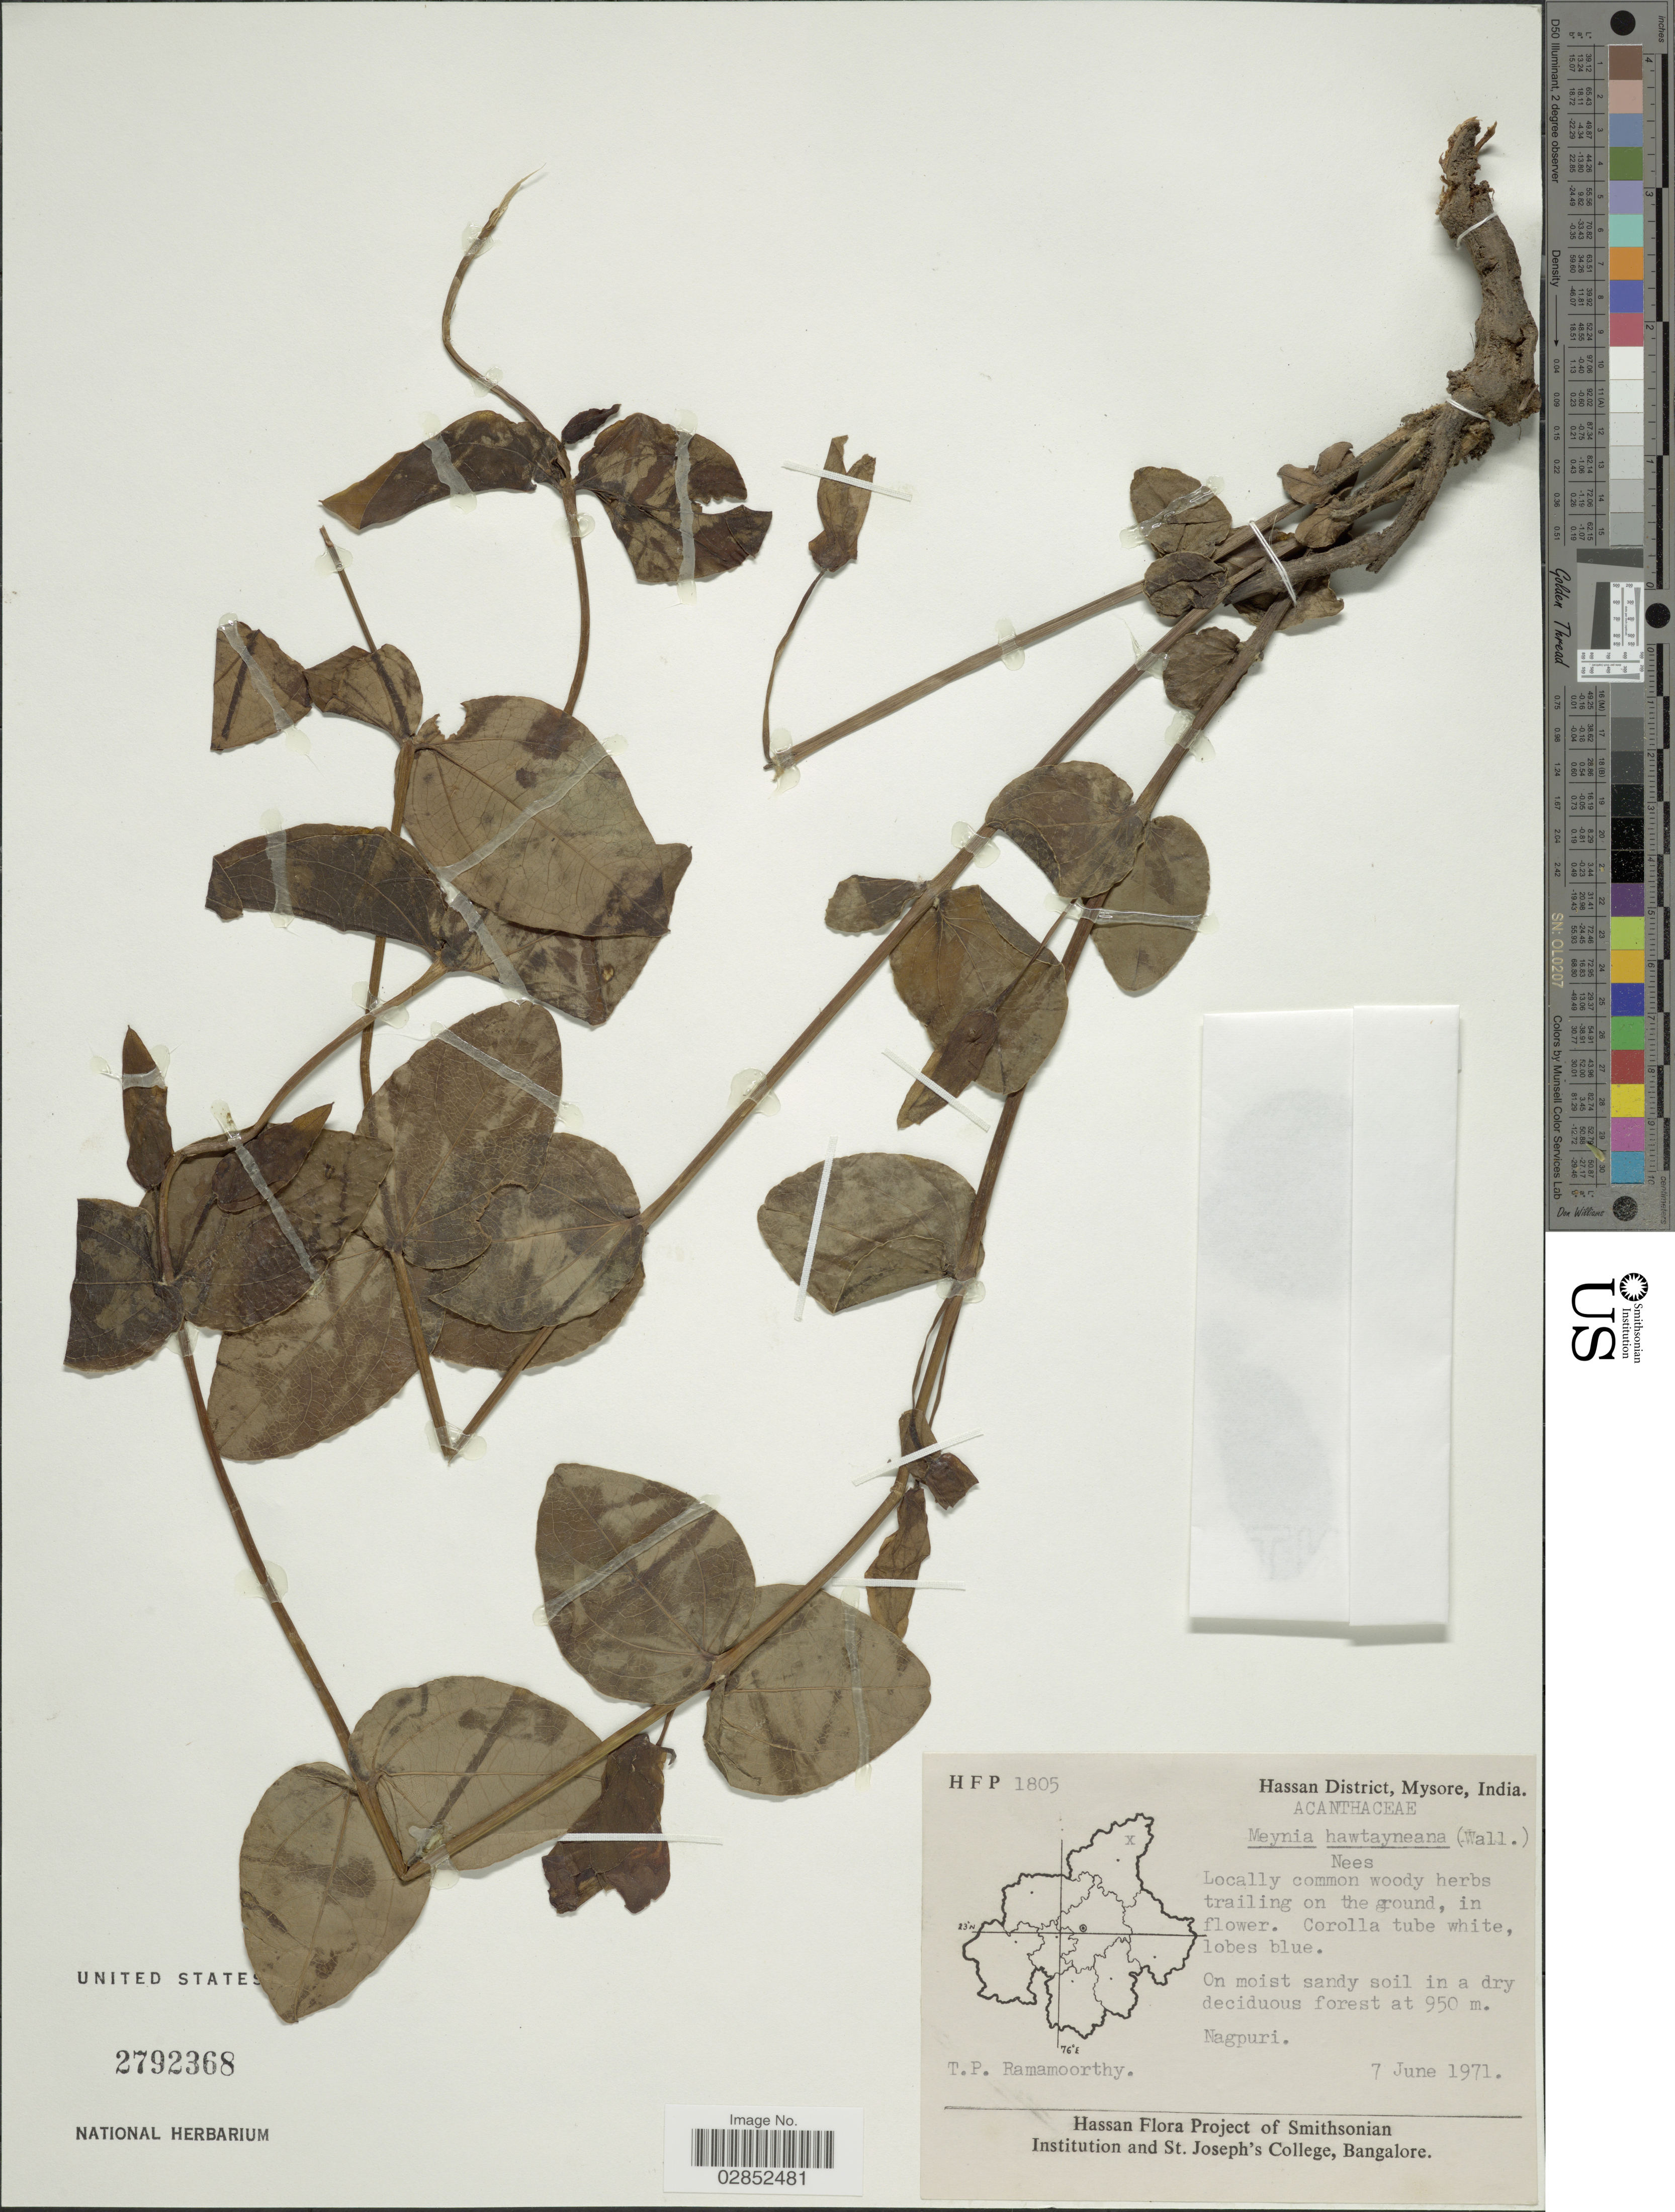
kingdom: Plantae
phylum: Tracheophyta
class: Magnoliopsida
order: Lamiales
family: Acanthaceae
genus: Meyenia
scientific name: Meyenia hawtayneana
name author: Nees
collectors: T. P. Ramamoorthy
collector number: HFP 1805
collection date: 1971-06-07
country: India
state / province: Karnataka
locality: Hassan District, Mysore, India, Nagpuri.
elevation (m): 950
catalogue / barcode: US 2792368